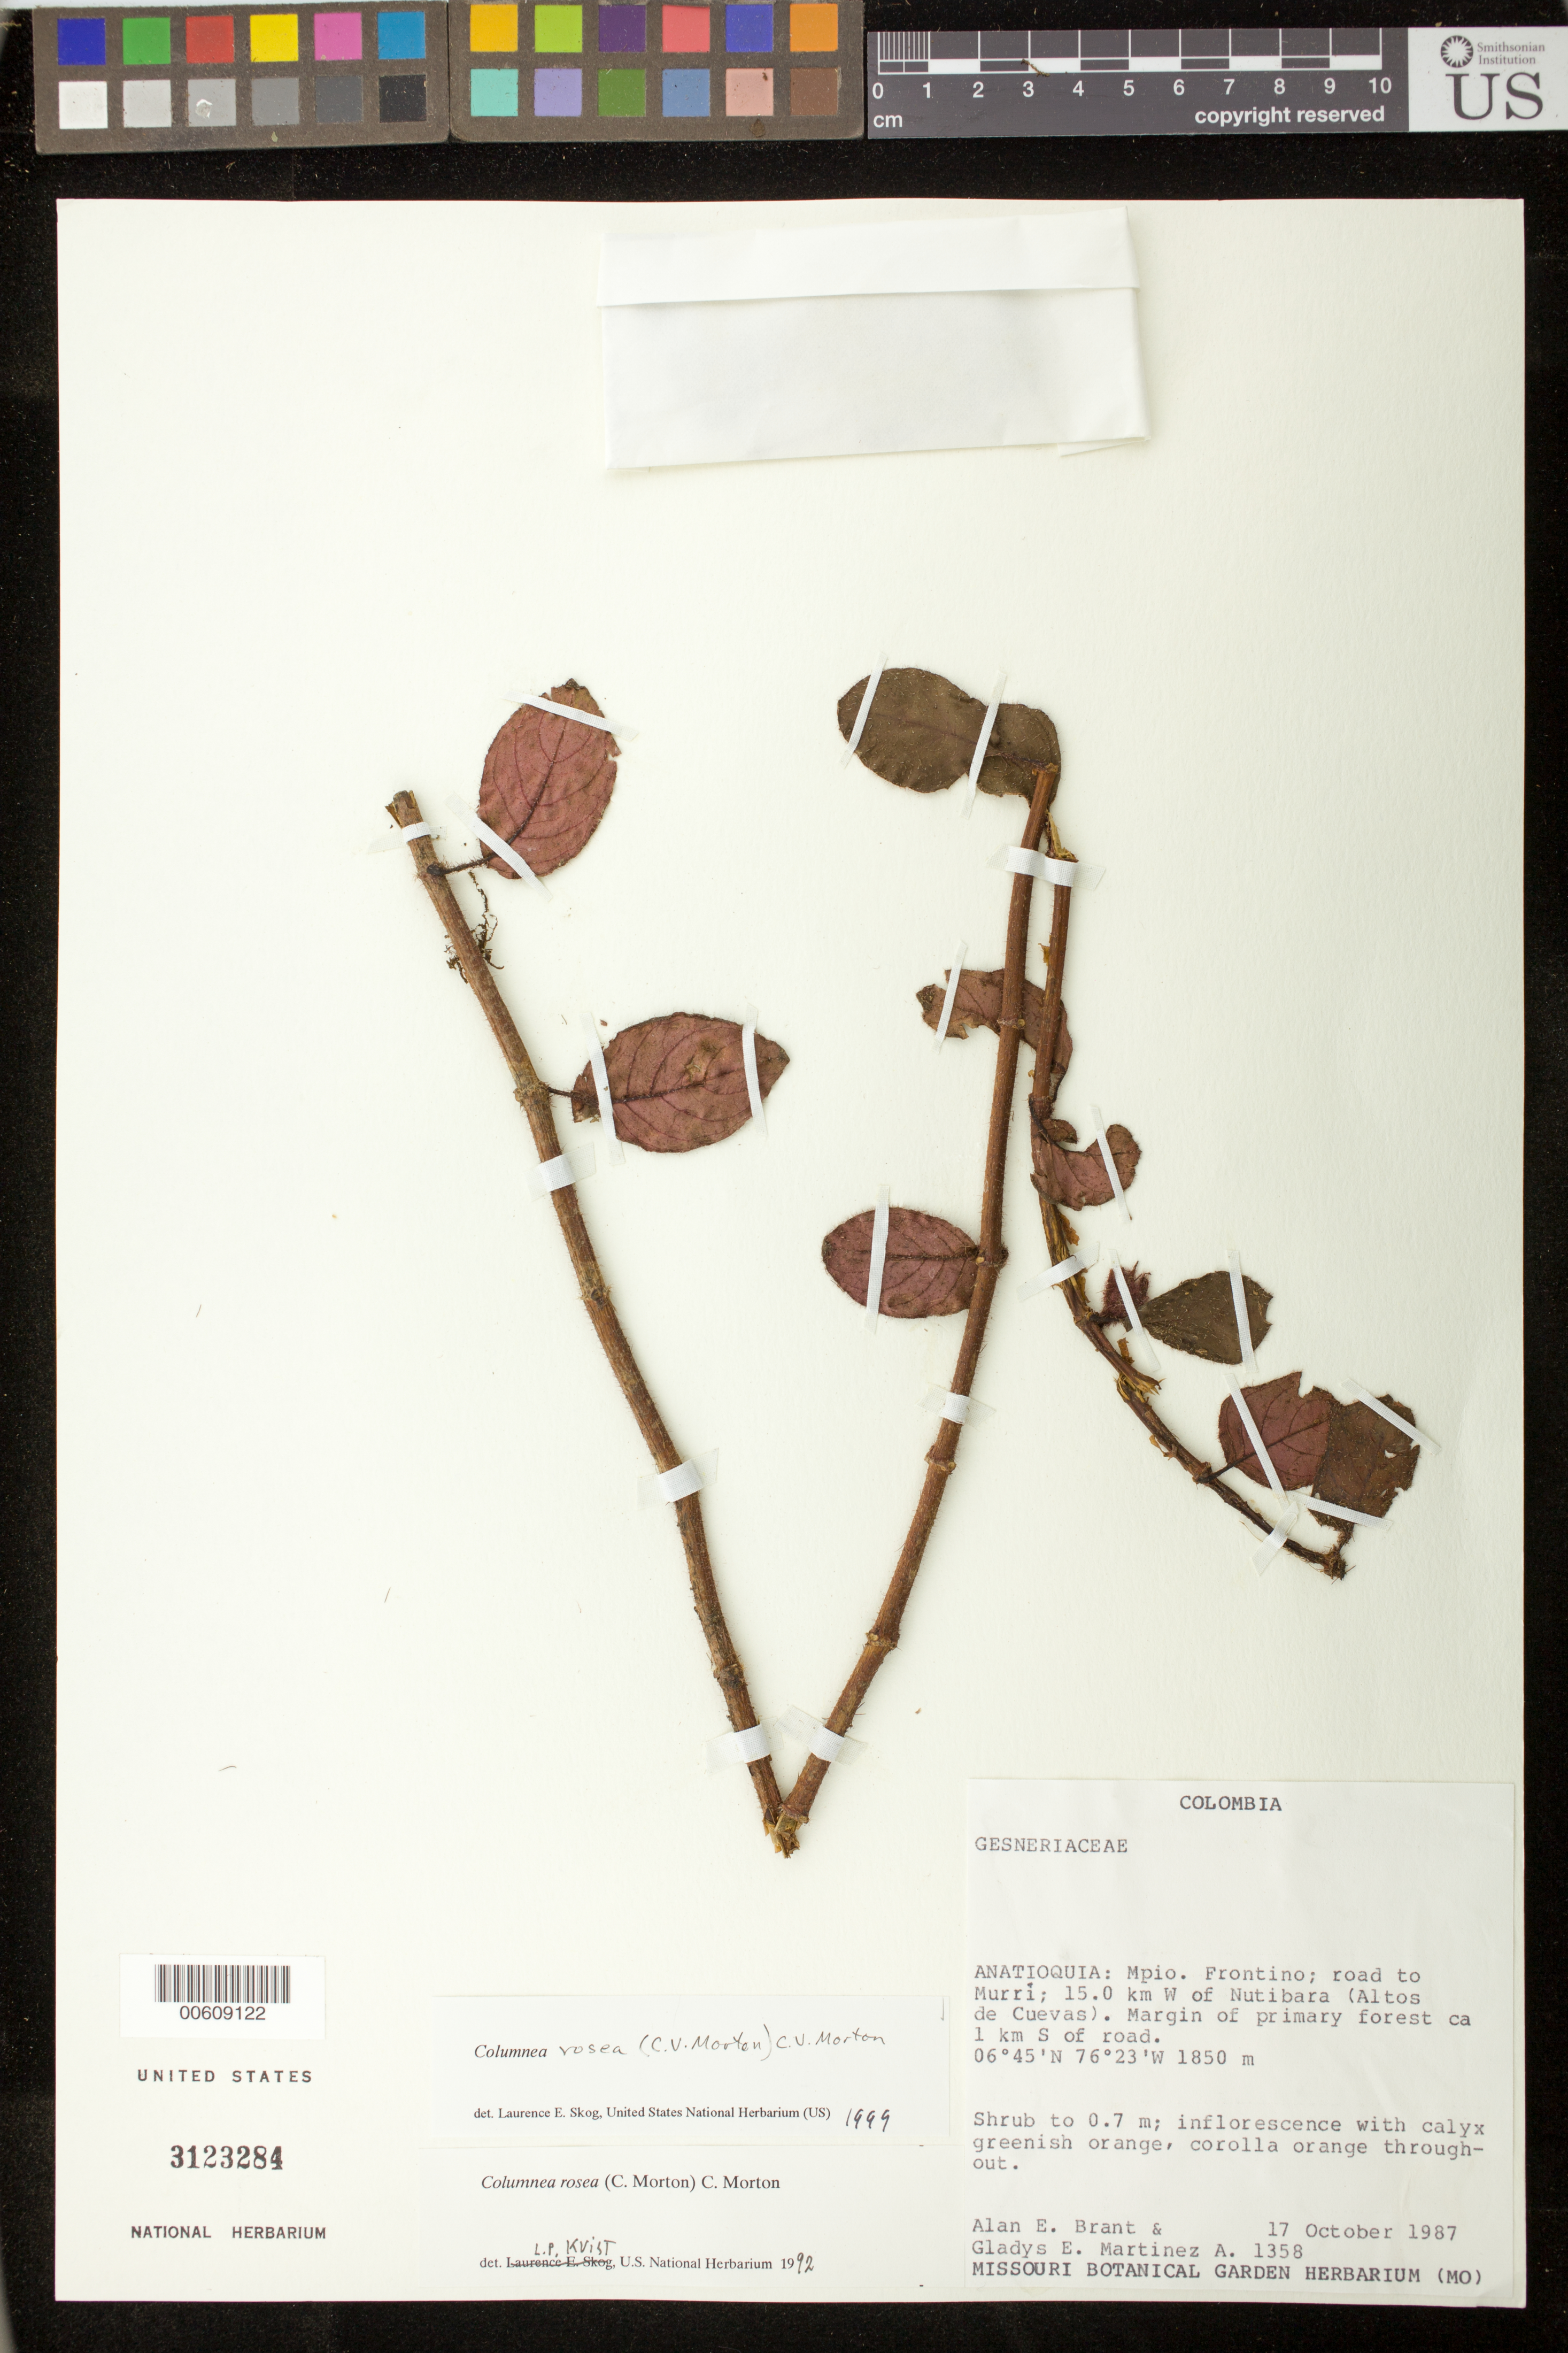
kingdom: Plantae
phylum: Tracheophyta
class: Magnoliopsida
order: Lamiales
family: Gesneriaceae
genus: Columnea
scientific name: Columnea rosea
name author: (C.V. Morton) C.V. Morton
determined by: Skog, Laurence E.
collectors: A. Brant & G. E. Martinez-A.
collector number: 1358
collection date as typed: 17 Oct 1987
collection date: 1987-10-17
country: Colombia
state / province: Antioquia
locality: Mpio. Frontino; road to Murrí, 15.0 km W of Nujtibara (Altos de Cuevas), ca 1 km S of road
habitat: Margin of primary forest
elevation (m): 1850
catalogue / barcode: US 3123284